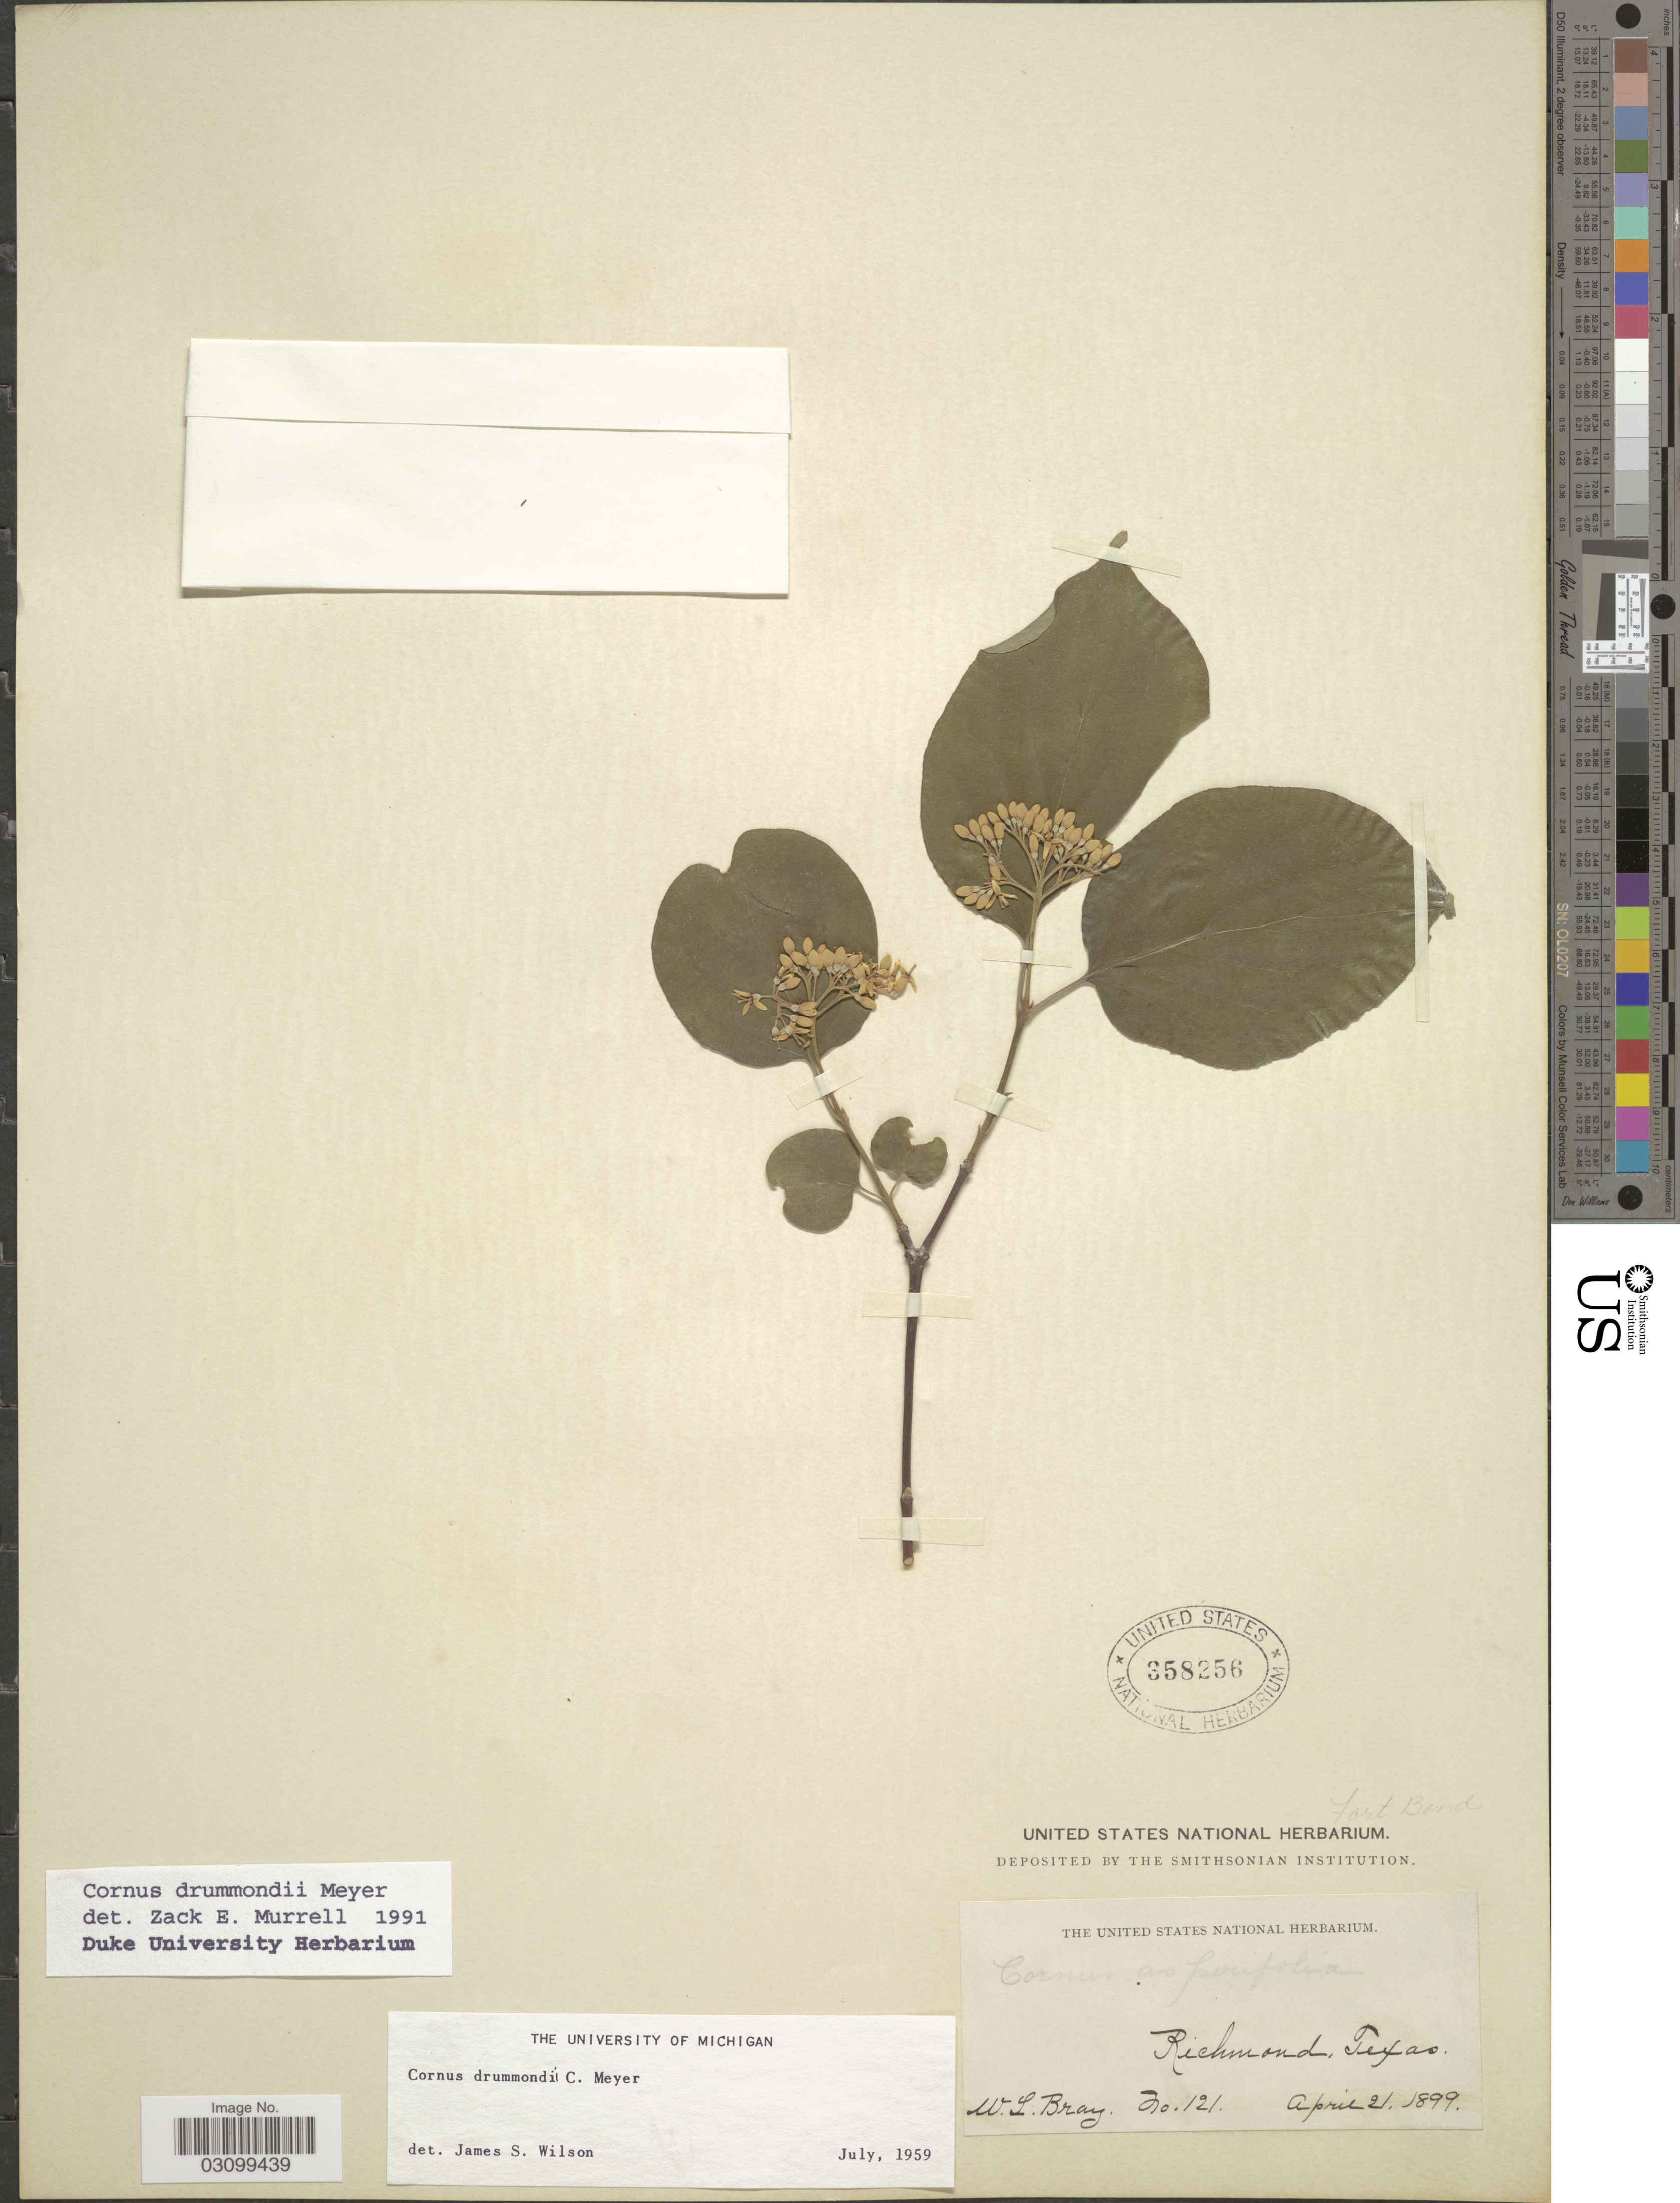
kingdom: Plantae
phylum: Tracheophyta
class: Magnoliopsida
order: Cornales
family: Cornaceae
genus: Cornus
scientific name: Cornus drummondii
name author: C.A. Mey.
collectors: W. L. Bray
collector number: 121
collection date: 1899-04-21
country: United States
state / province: Texas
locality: Richmond. Fort Bend.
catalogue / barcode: US 358256